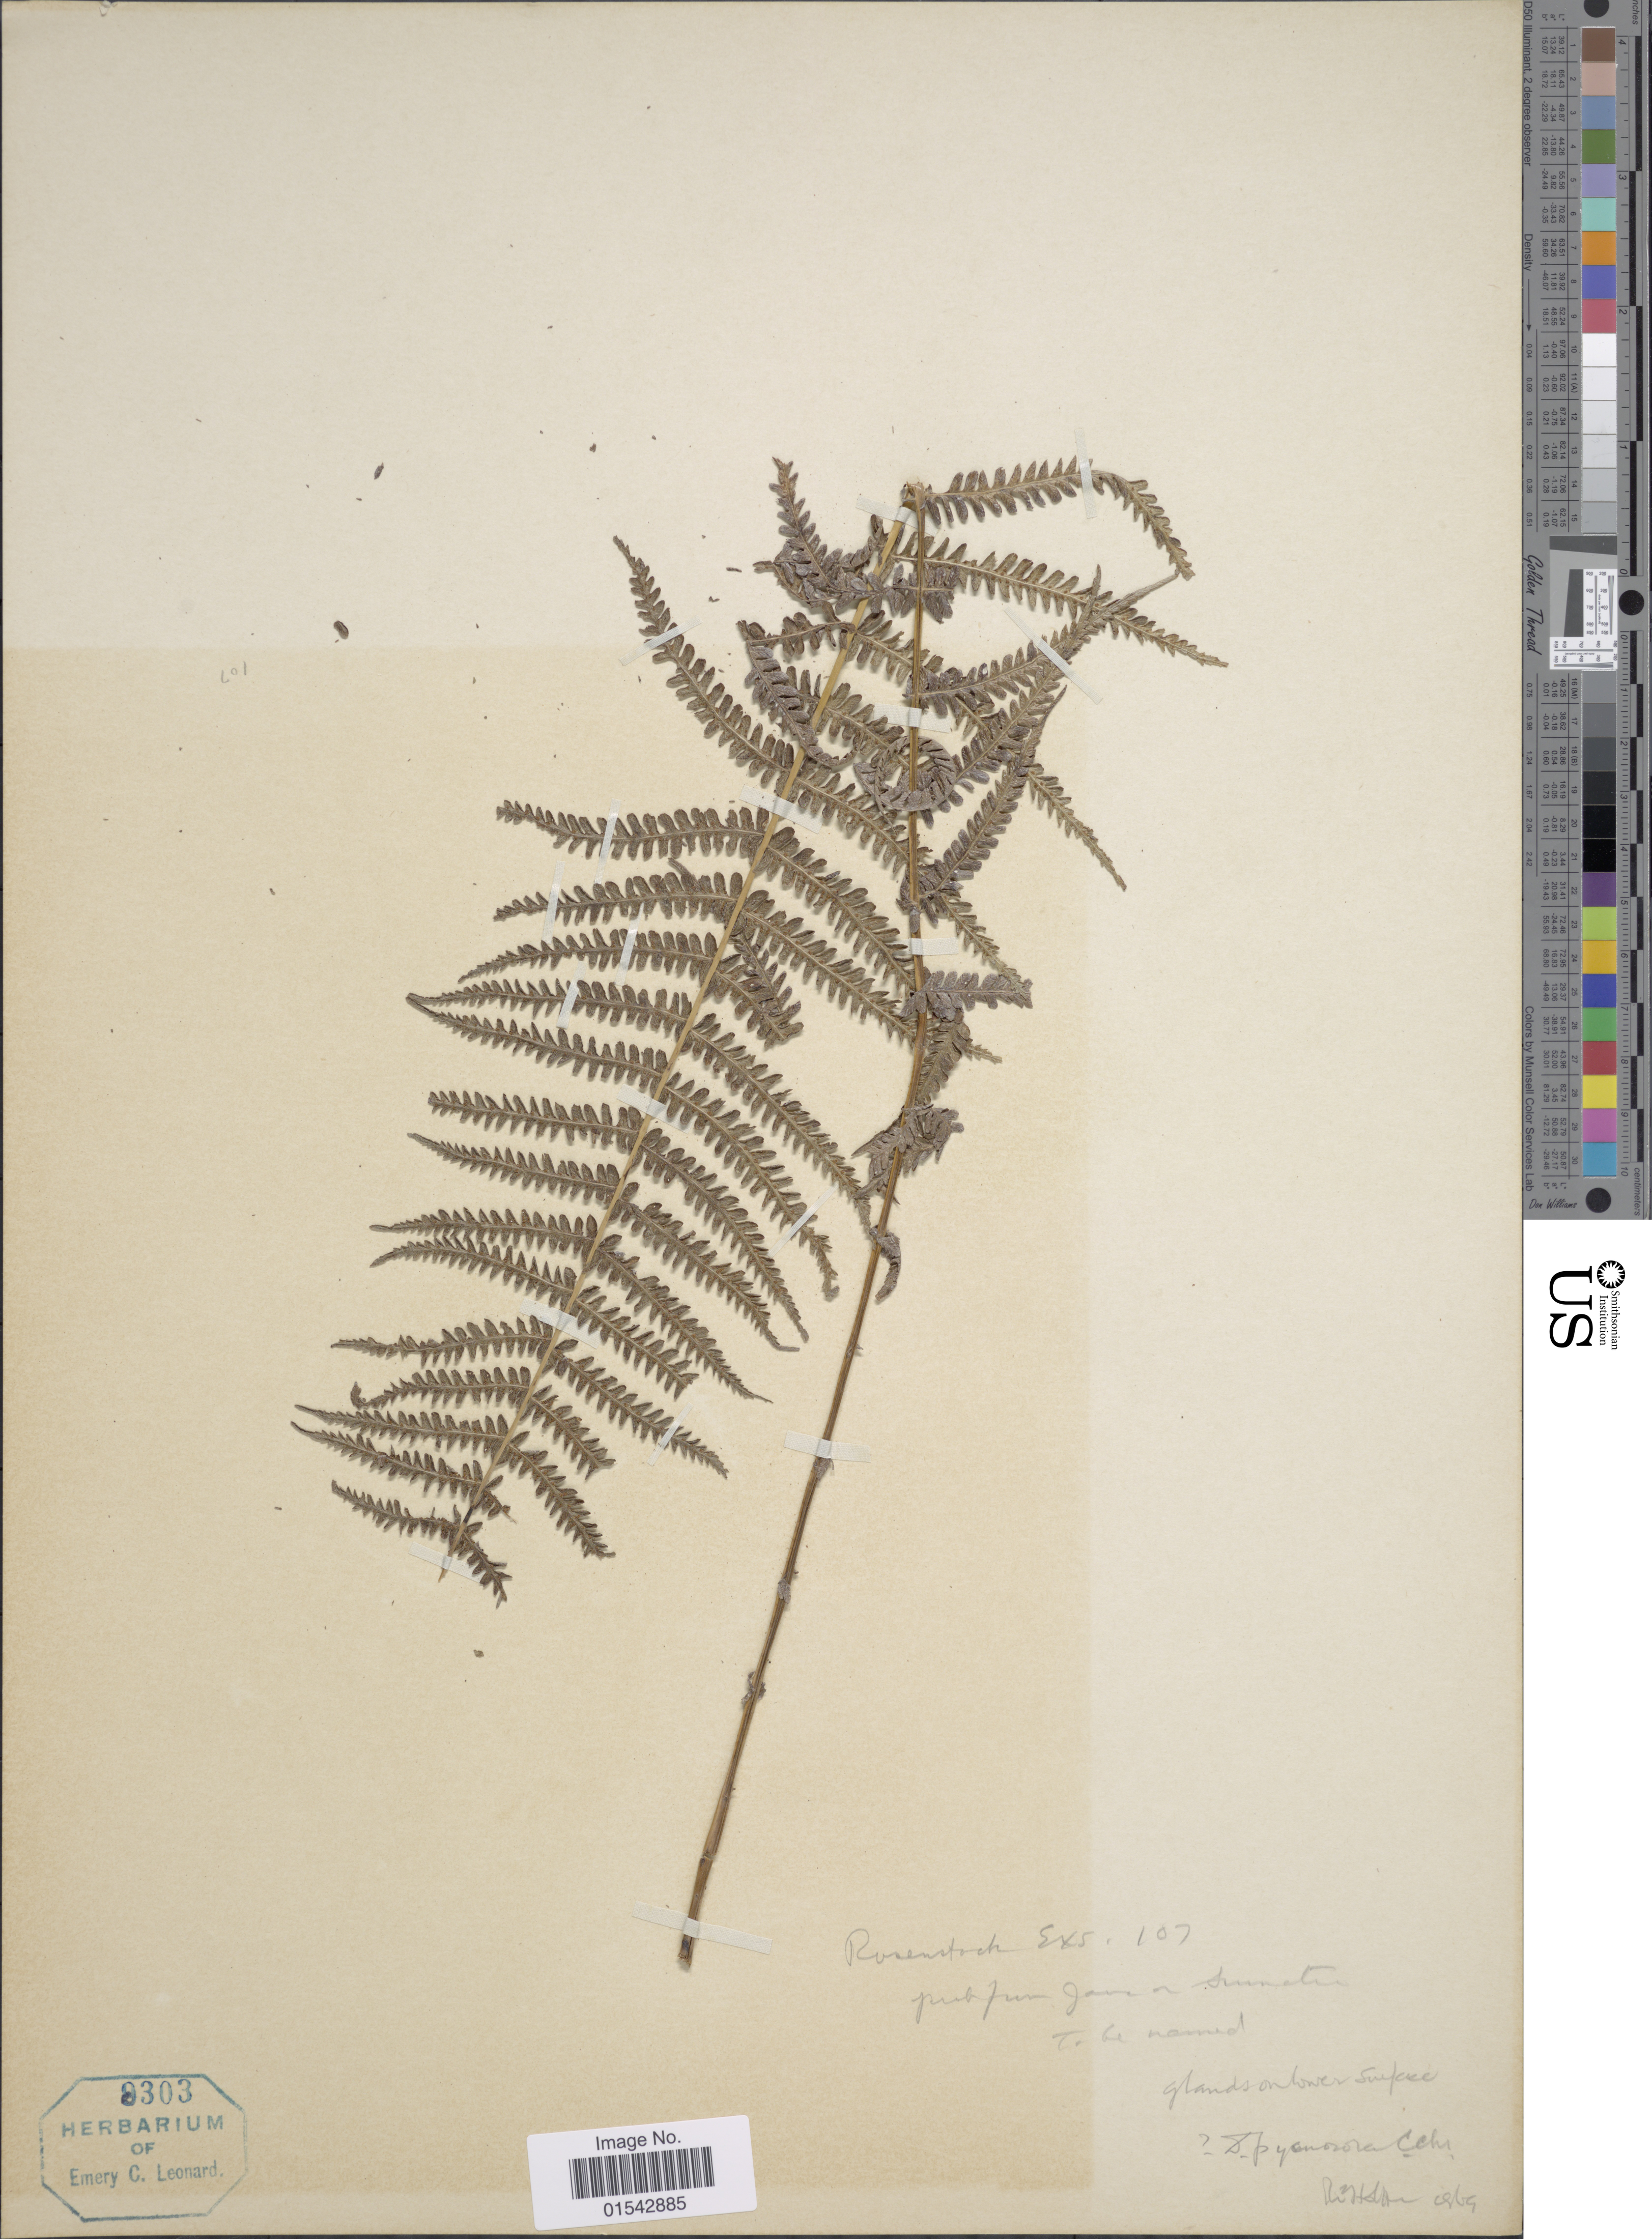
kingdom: Plantae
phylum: Tracheophyta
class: Polypodiopsida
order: Polypodiales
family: Thelypteridaceae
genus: Cyclosorus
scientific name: Cyclosorus sp.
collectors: E. Rosenstock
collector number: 107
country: Indonesia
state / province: Sumatra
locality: Pub fum Java on Sumatra [interpreted]